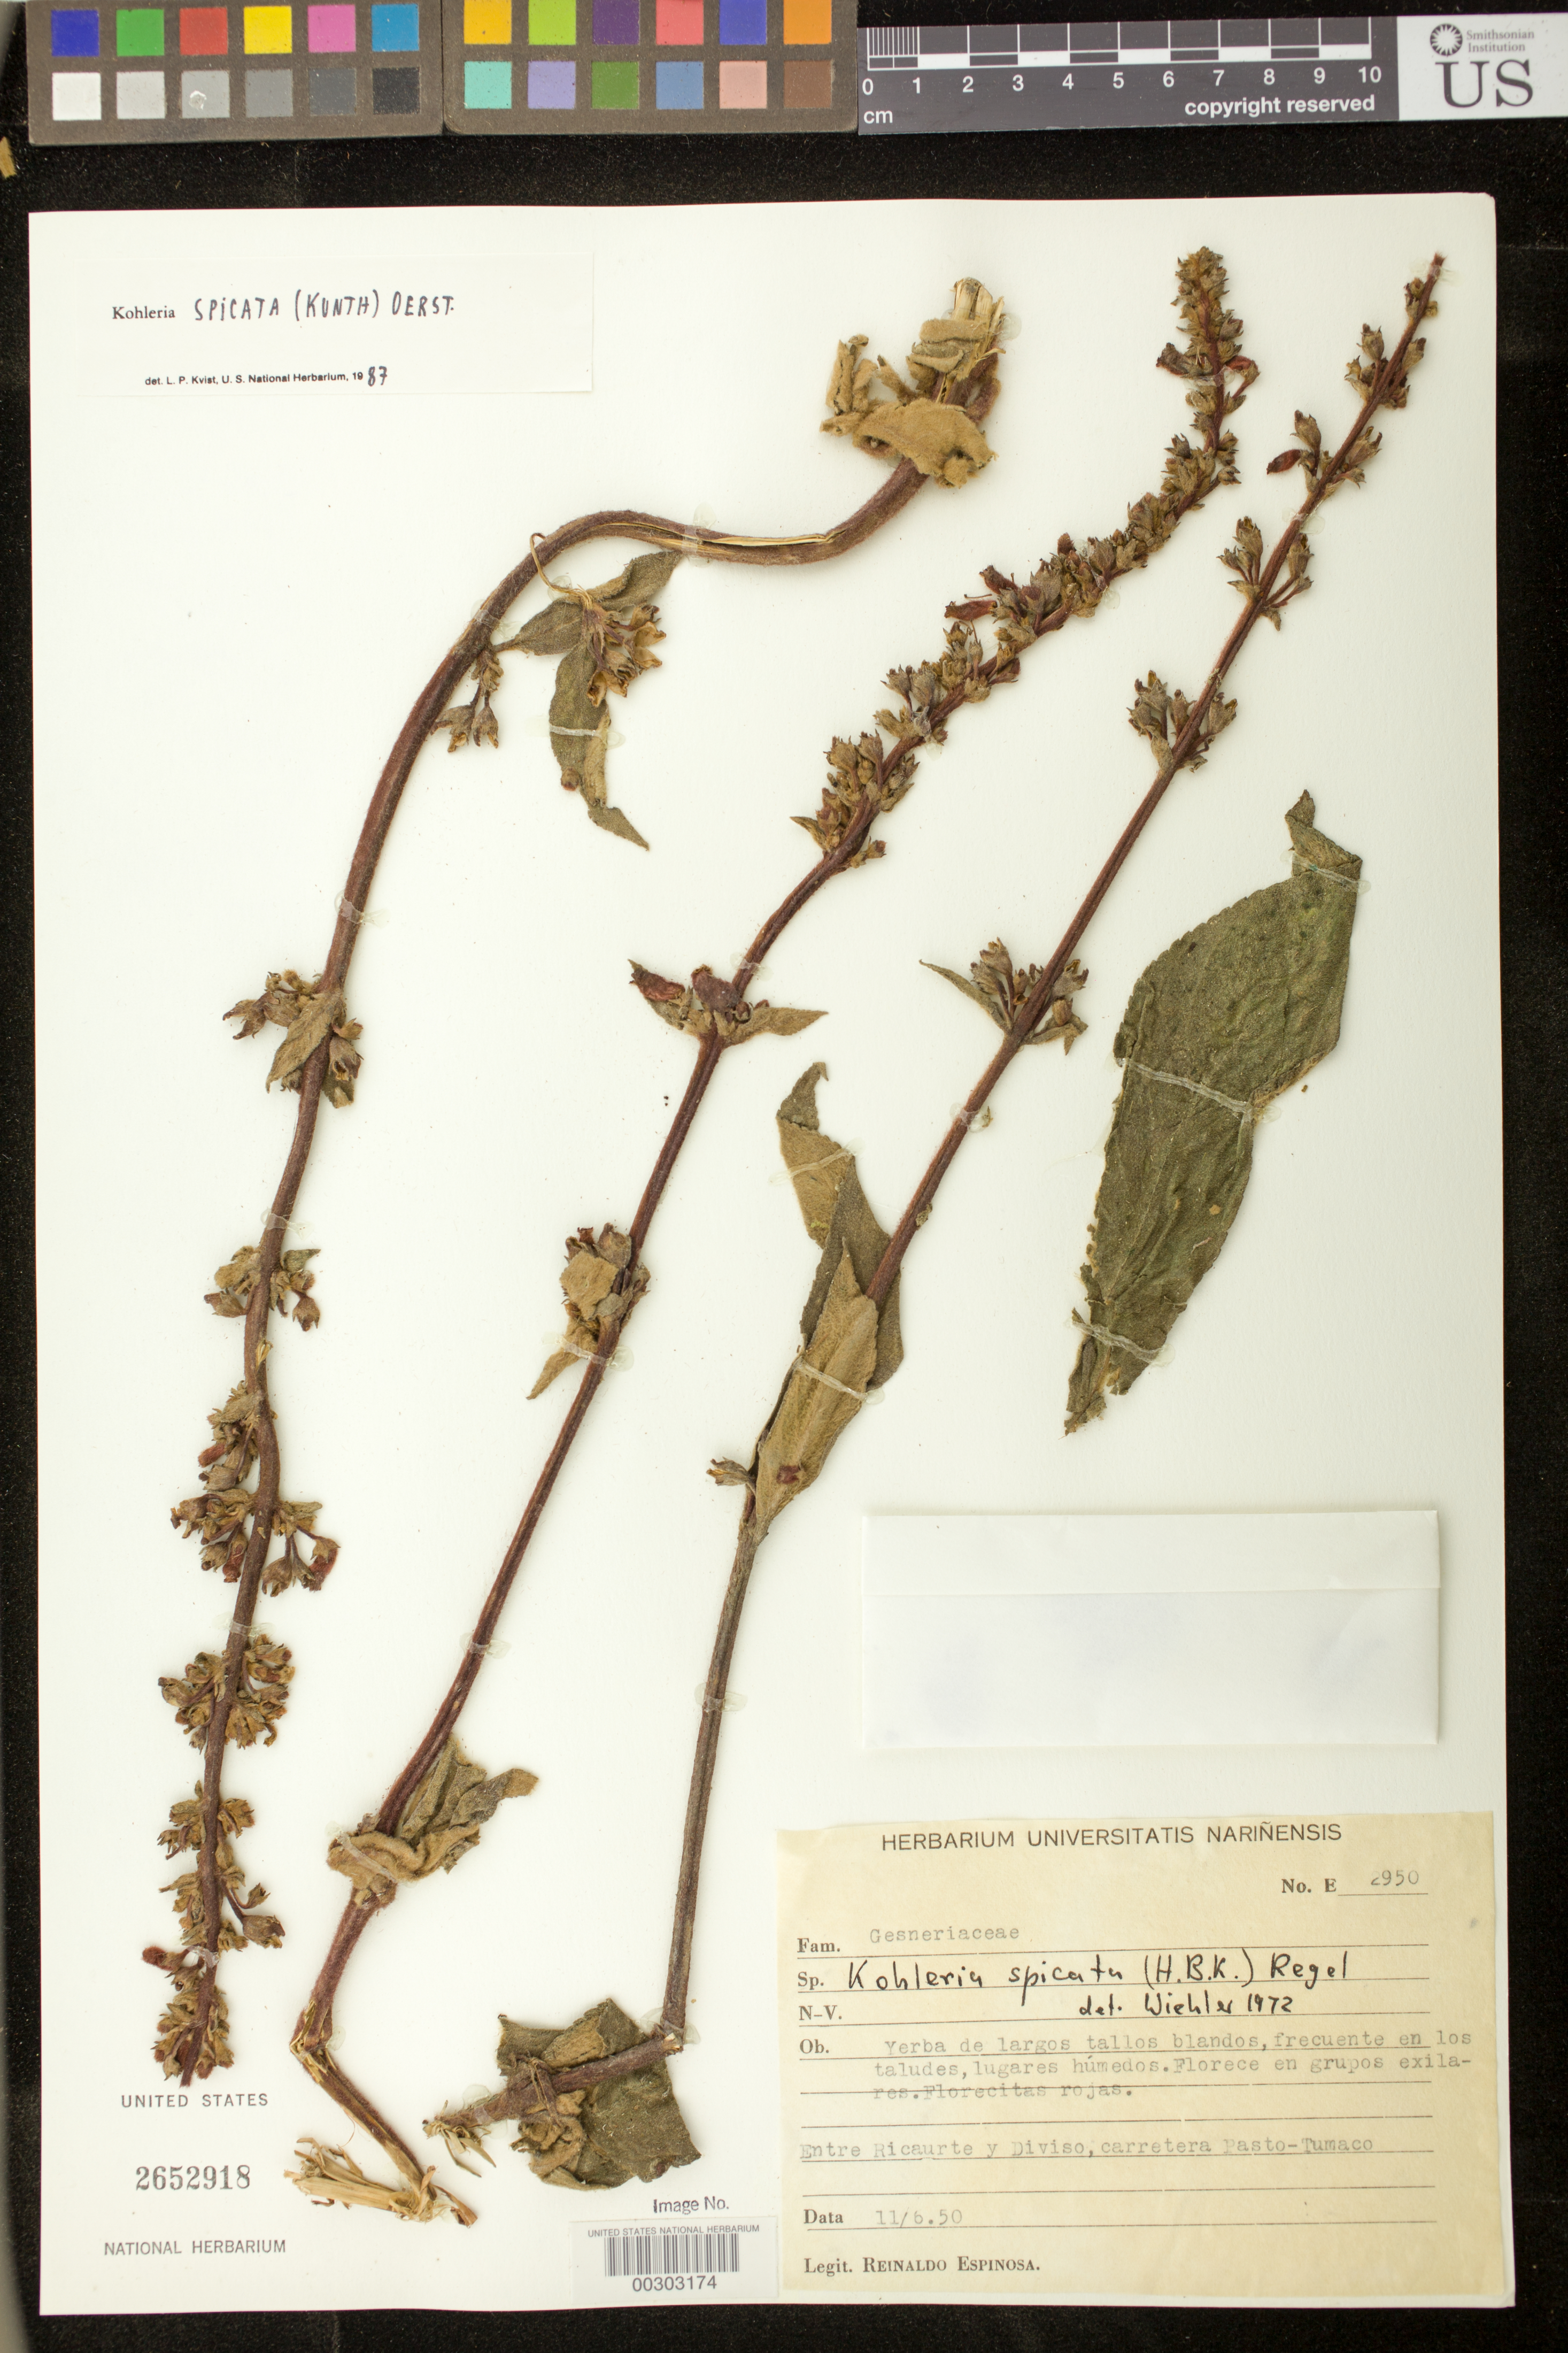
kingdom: Plantae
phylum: Tracheophyta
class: Magnoliopsida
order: Lamiales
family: Gesneriaceae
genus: Kohleria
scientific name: Kohleria spicata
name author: (Kunth) Oerst.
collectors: R. Espinosa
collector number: E- 2950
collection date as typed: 11 Jun 1950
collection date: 1950-06-11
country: Colombia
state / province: Nariño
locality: Between Ricaurte and Diviso, Pasto-Tumaco highway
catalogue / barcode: US 2652918